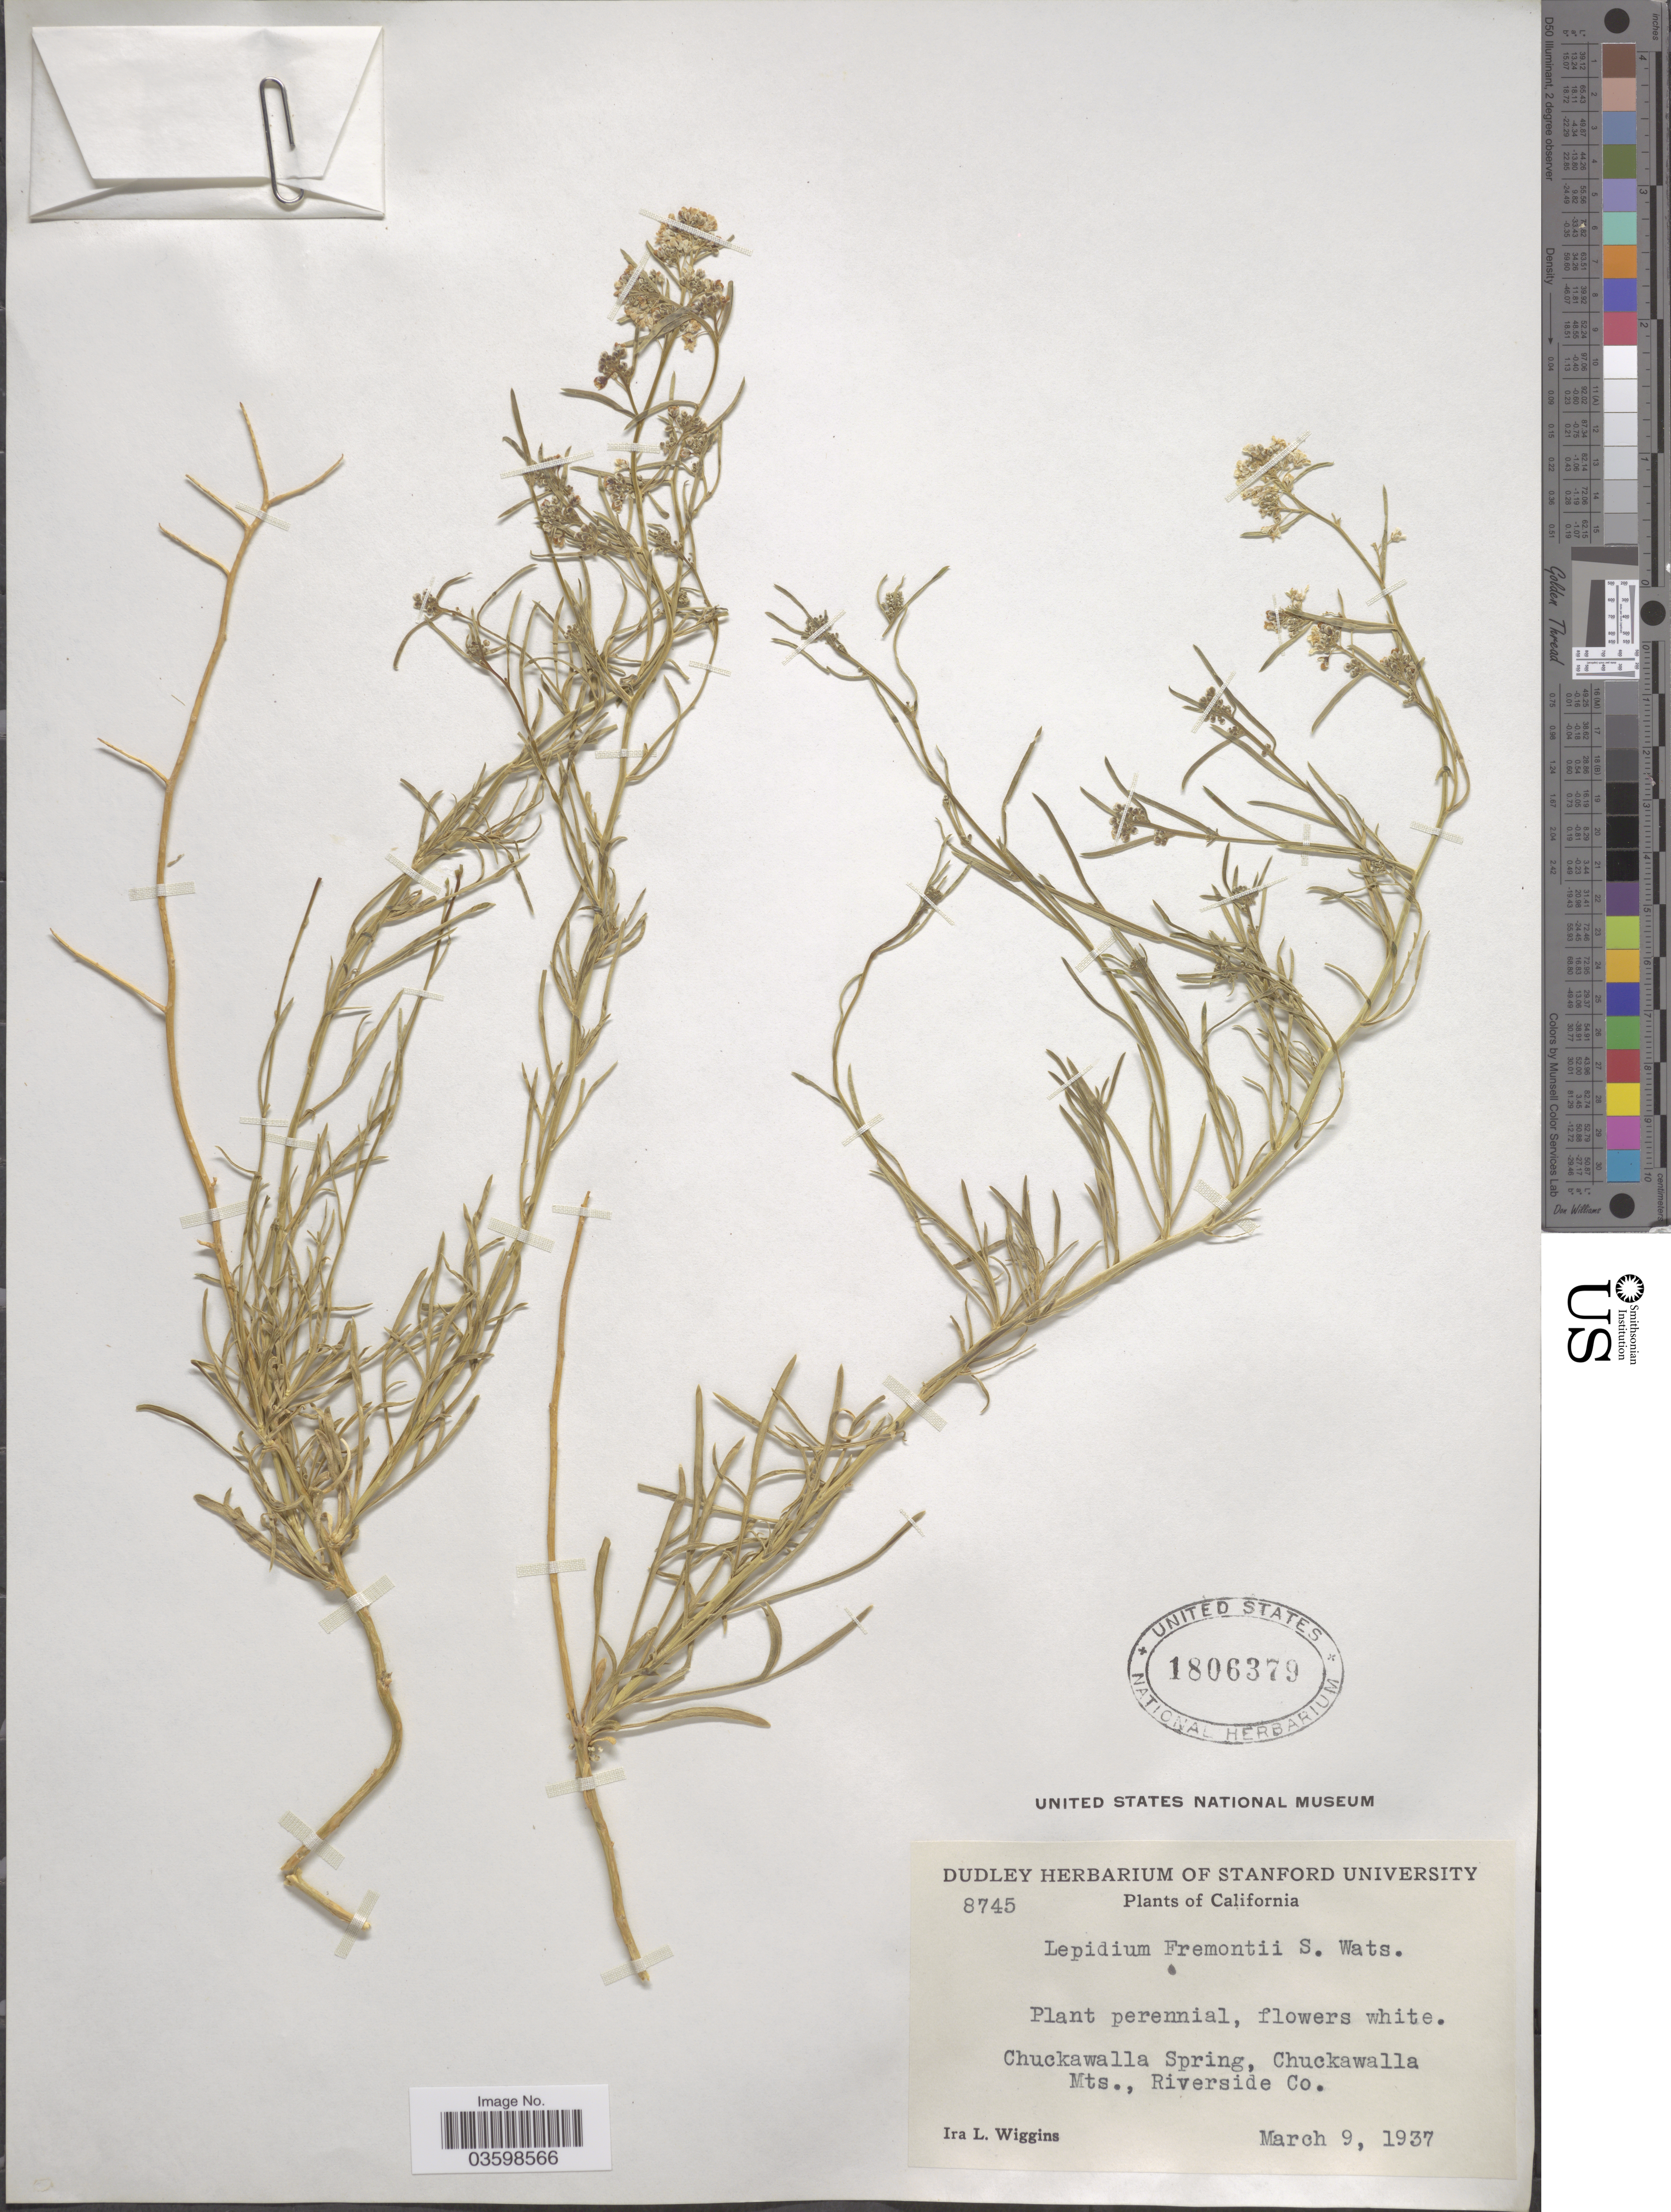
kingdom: Plantae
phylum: Tracheophyta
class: Magnoliopsida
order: Brassicales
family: Brassicaceae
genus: Lepidium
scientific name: Lepidium fremontii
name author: S. Watson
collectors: I. L. Wiggins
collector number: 8745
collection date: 1937-03-09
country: United States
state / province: California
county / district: Riverside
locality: Chuckawalla Spring, Chuckawalla Mts., Riverside Co.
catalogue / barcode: US 1806379